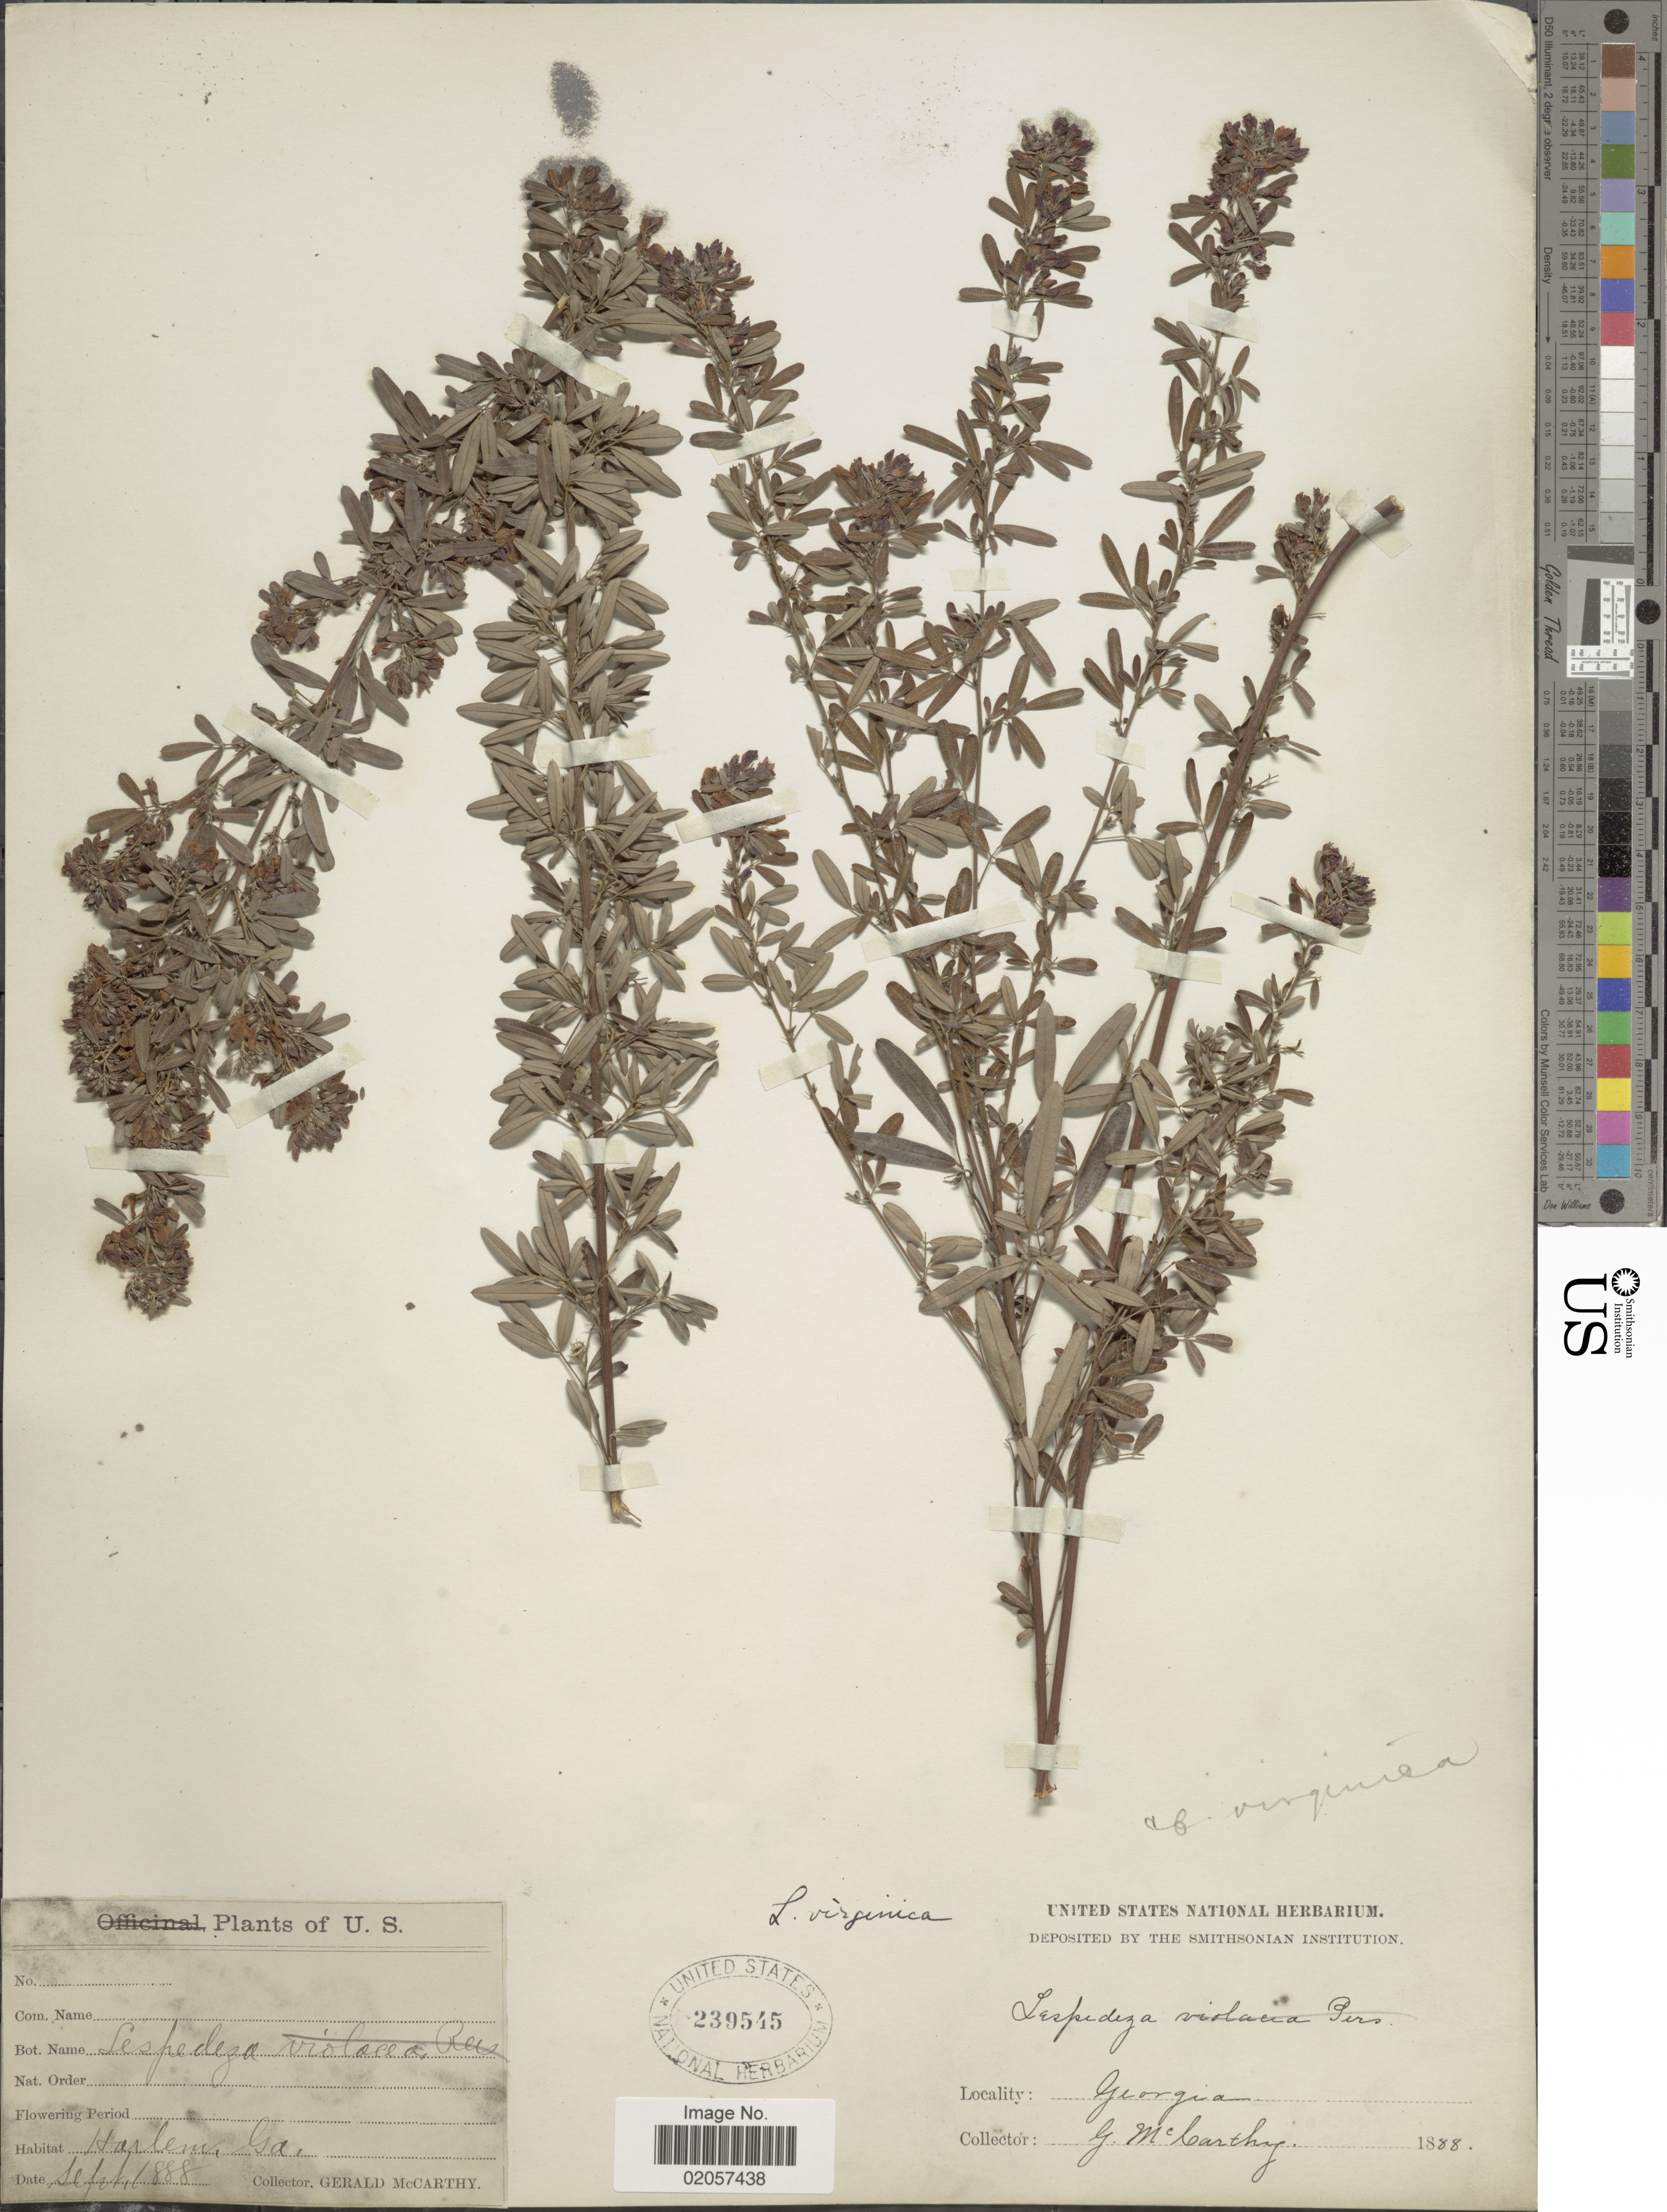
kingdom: Plantae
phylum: Tracheophyta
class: Magnoliopsida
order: Fabales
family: Fabaceae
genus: Lespedeza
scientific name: Lespedeza virginica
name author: (L.) Britton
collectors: M. McCarthy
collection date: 1888-09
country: United States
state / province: Georgia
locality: Georgia. Harlem, Ga.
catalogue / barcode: US 239545